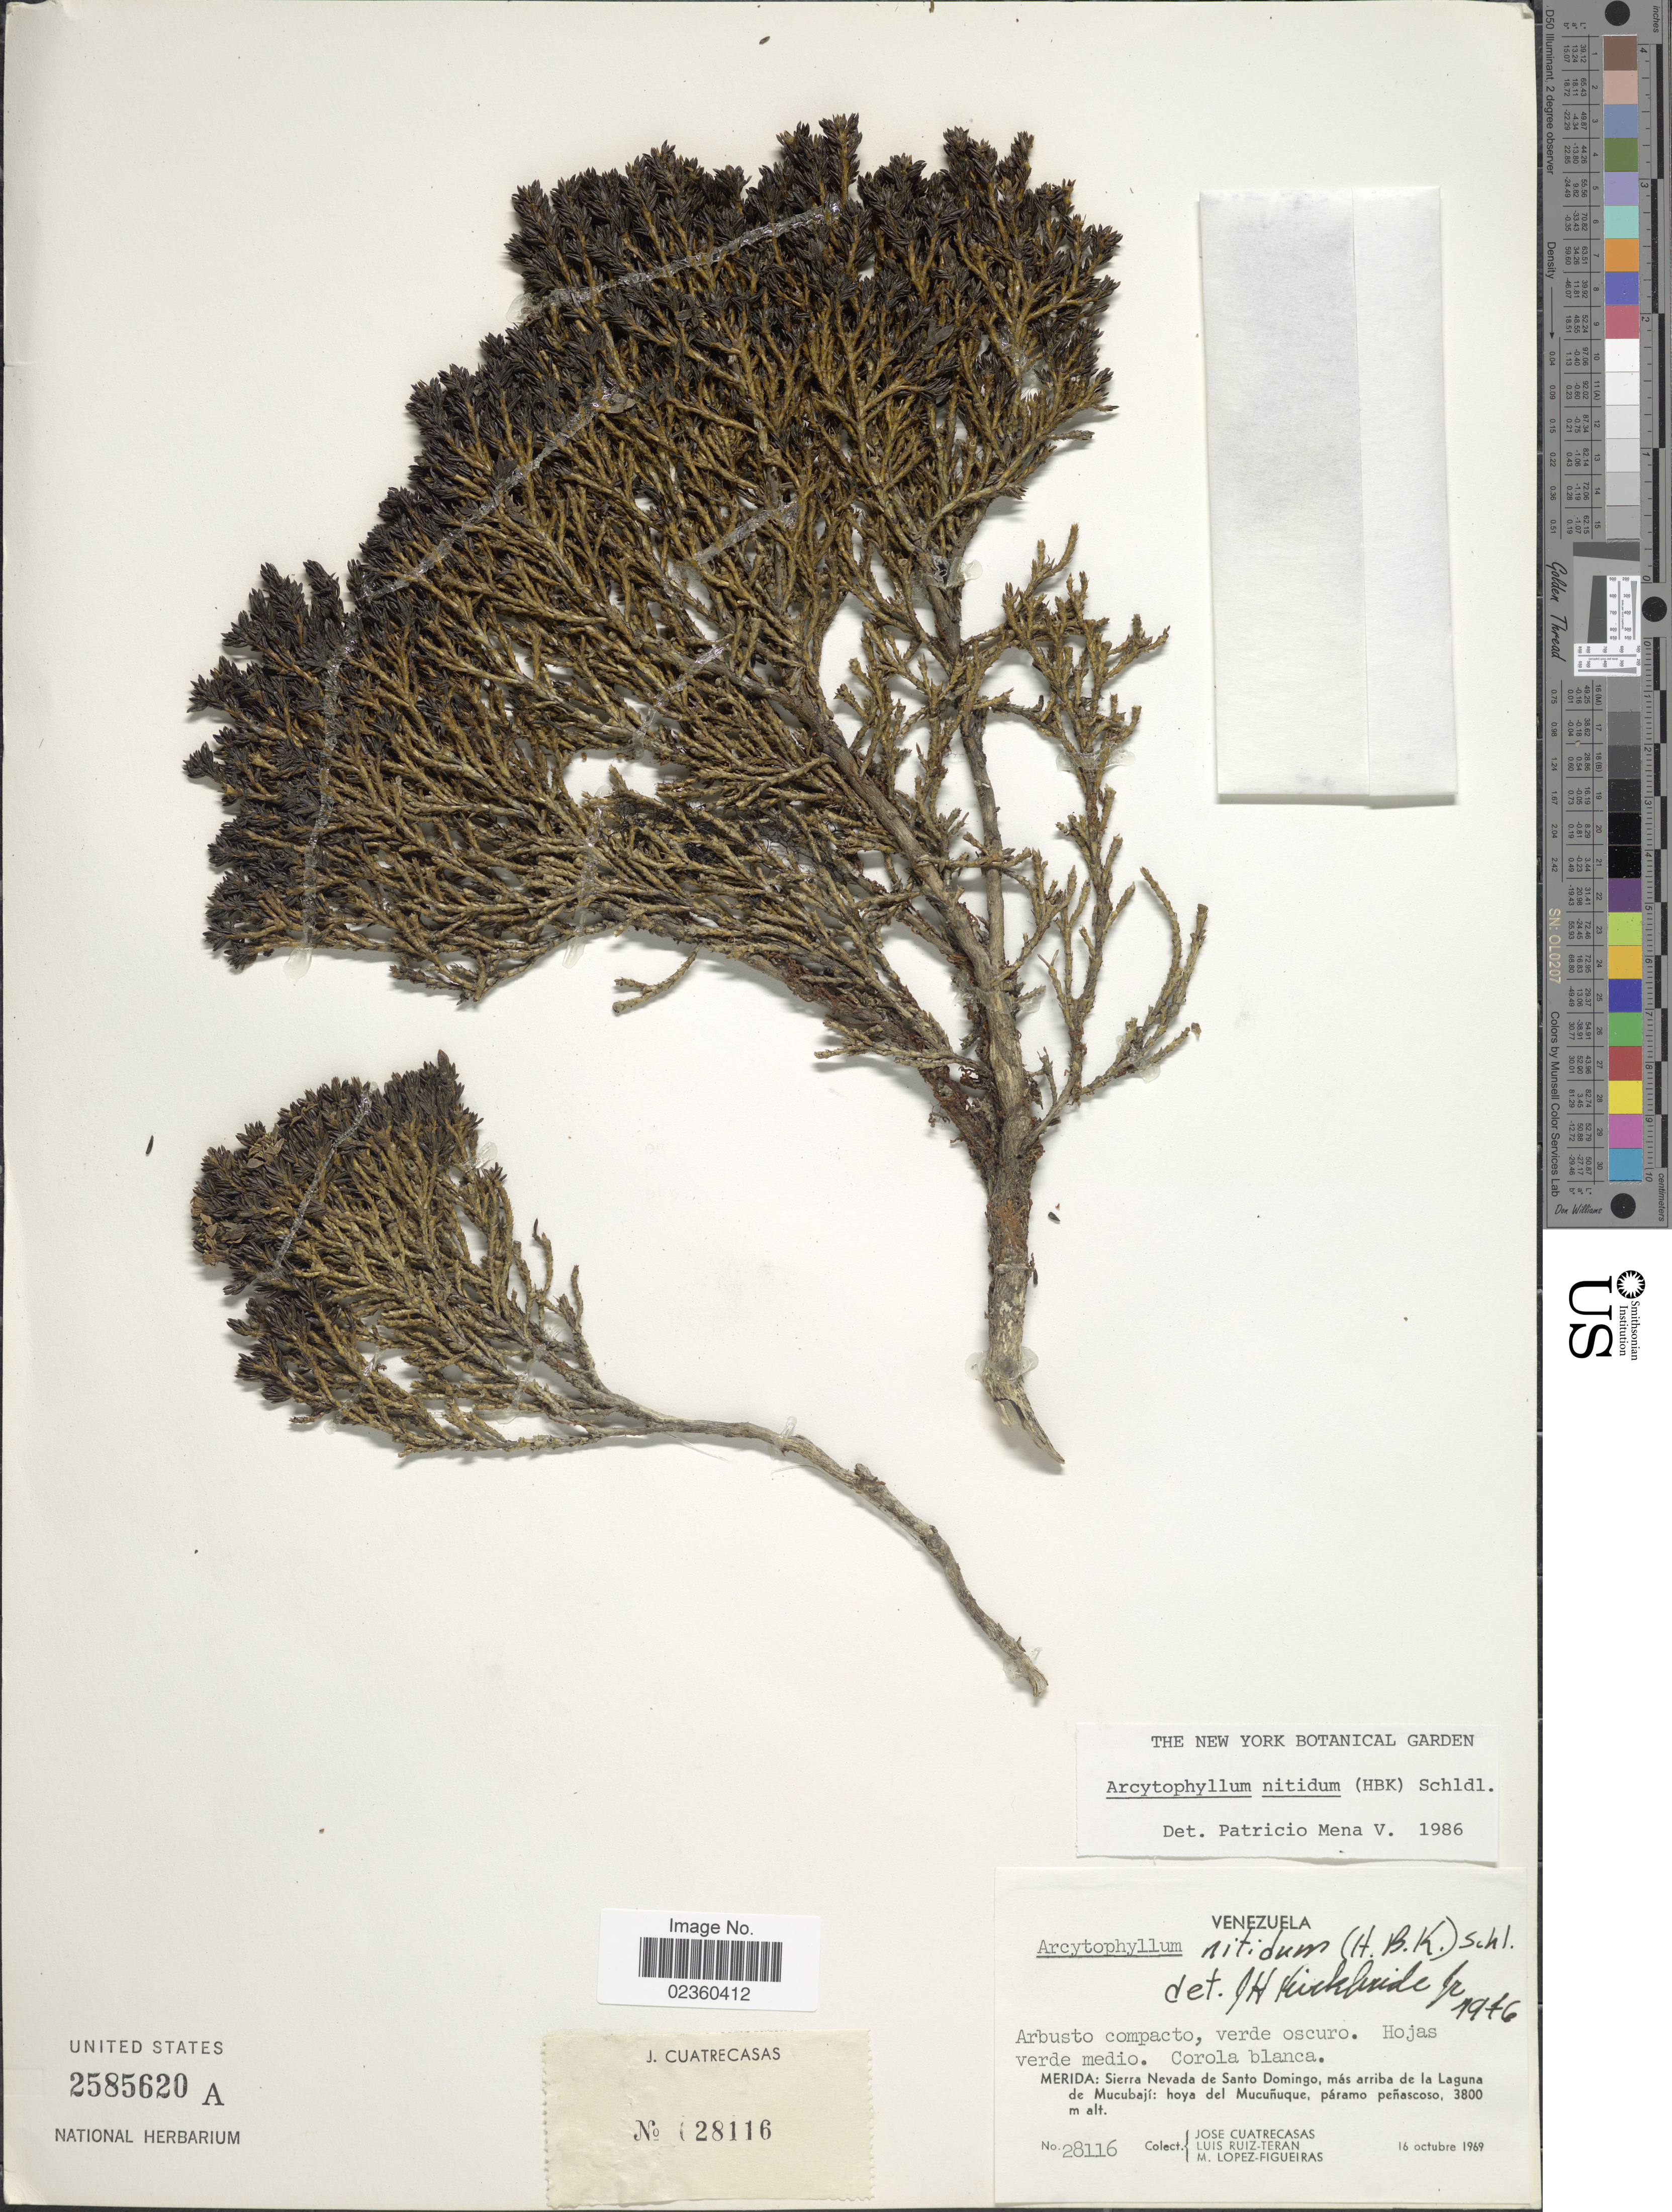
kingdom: Plantae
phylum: Tracheophyta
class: Magnoliopsida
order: Gentianales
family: Rubiaceae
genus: Arcytophyllum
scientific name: Arcytophyllum nitidum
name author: (Kunth) Schltdl.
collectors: J. Cuatrecasas, L. Teran & M. López Figueiras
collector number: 28116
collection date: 1969-10-16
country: Venezuela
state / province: Mérida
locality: Sierra Nevada de Santo Domingo, más arriba de la Laguna de Mucubají: hoya del Mucuñuque, páramo peñascoso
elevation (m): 3800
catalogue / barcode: US 2585620A